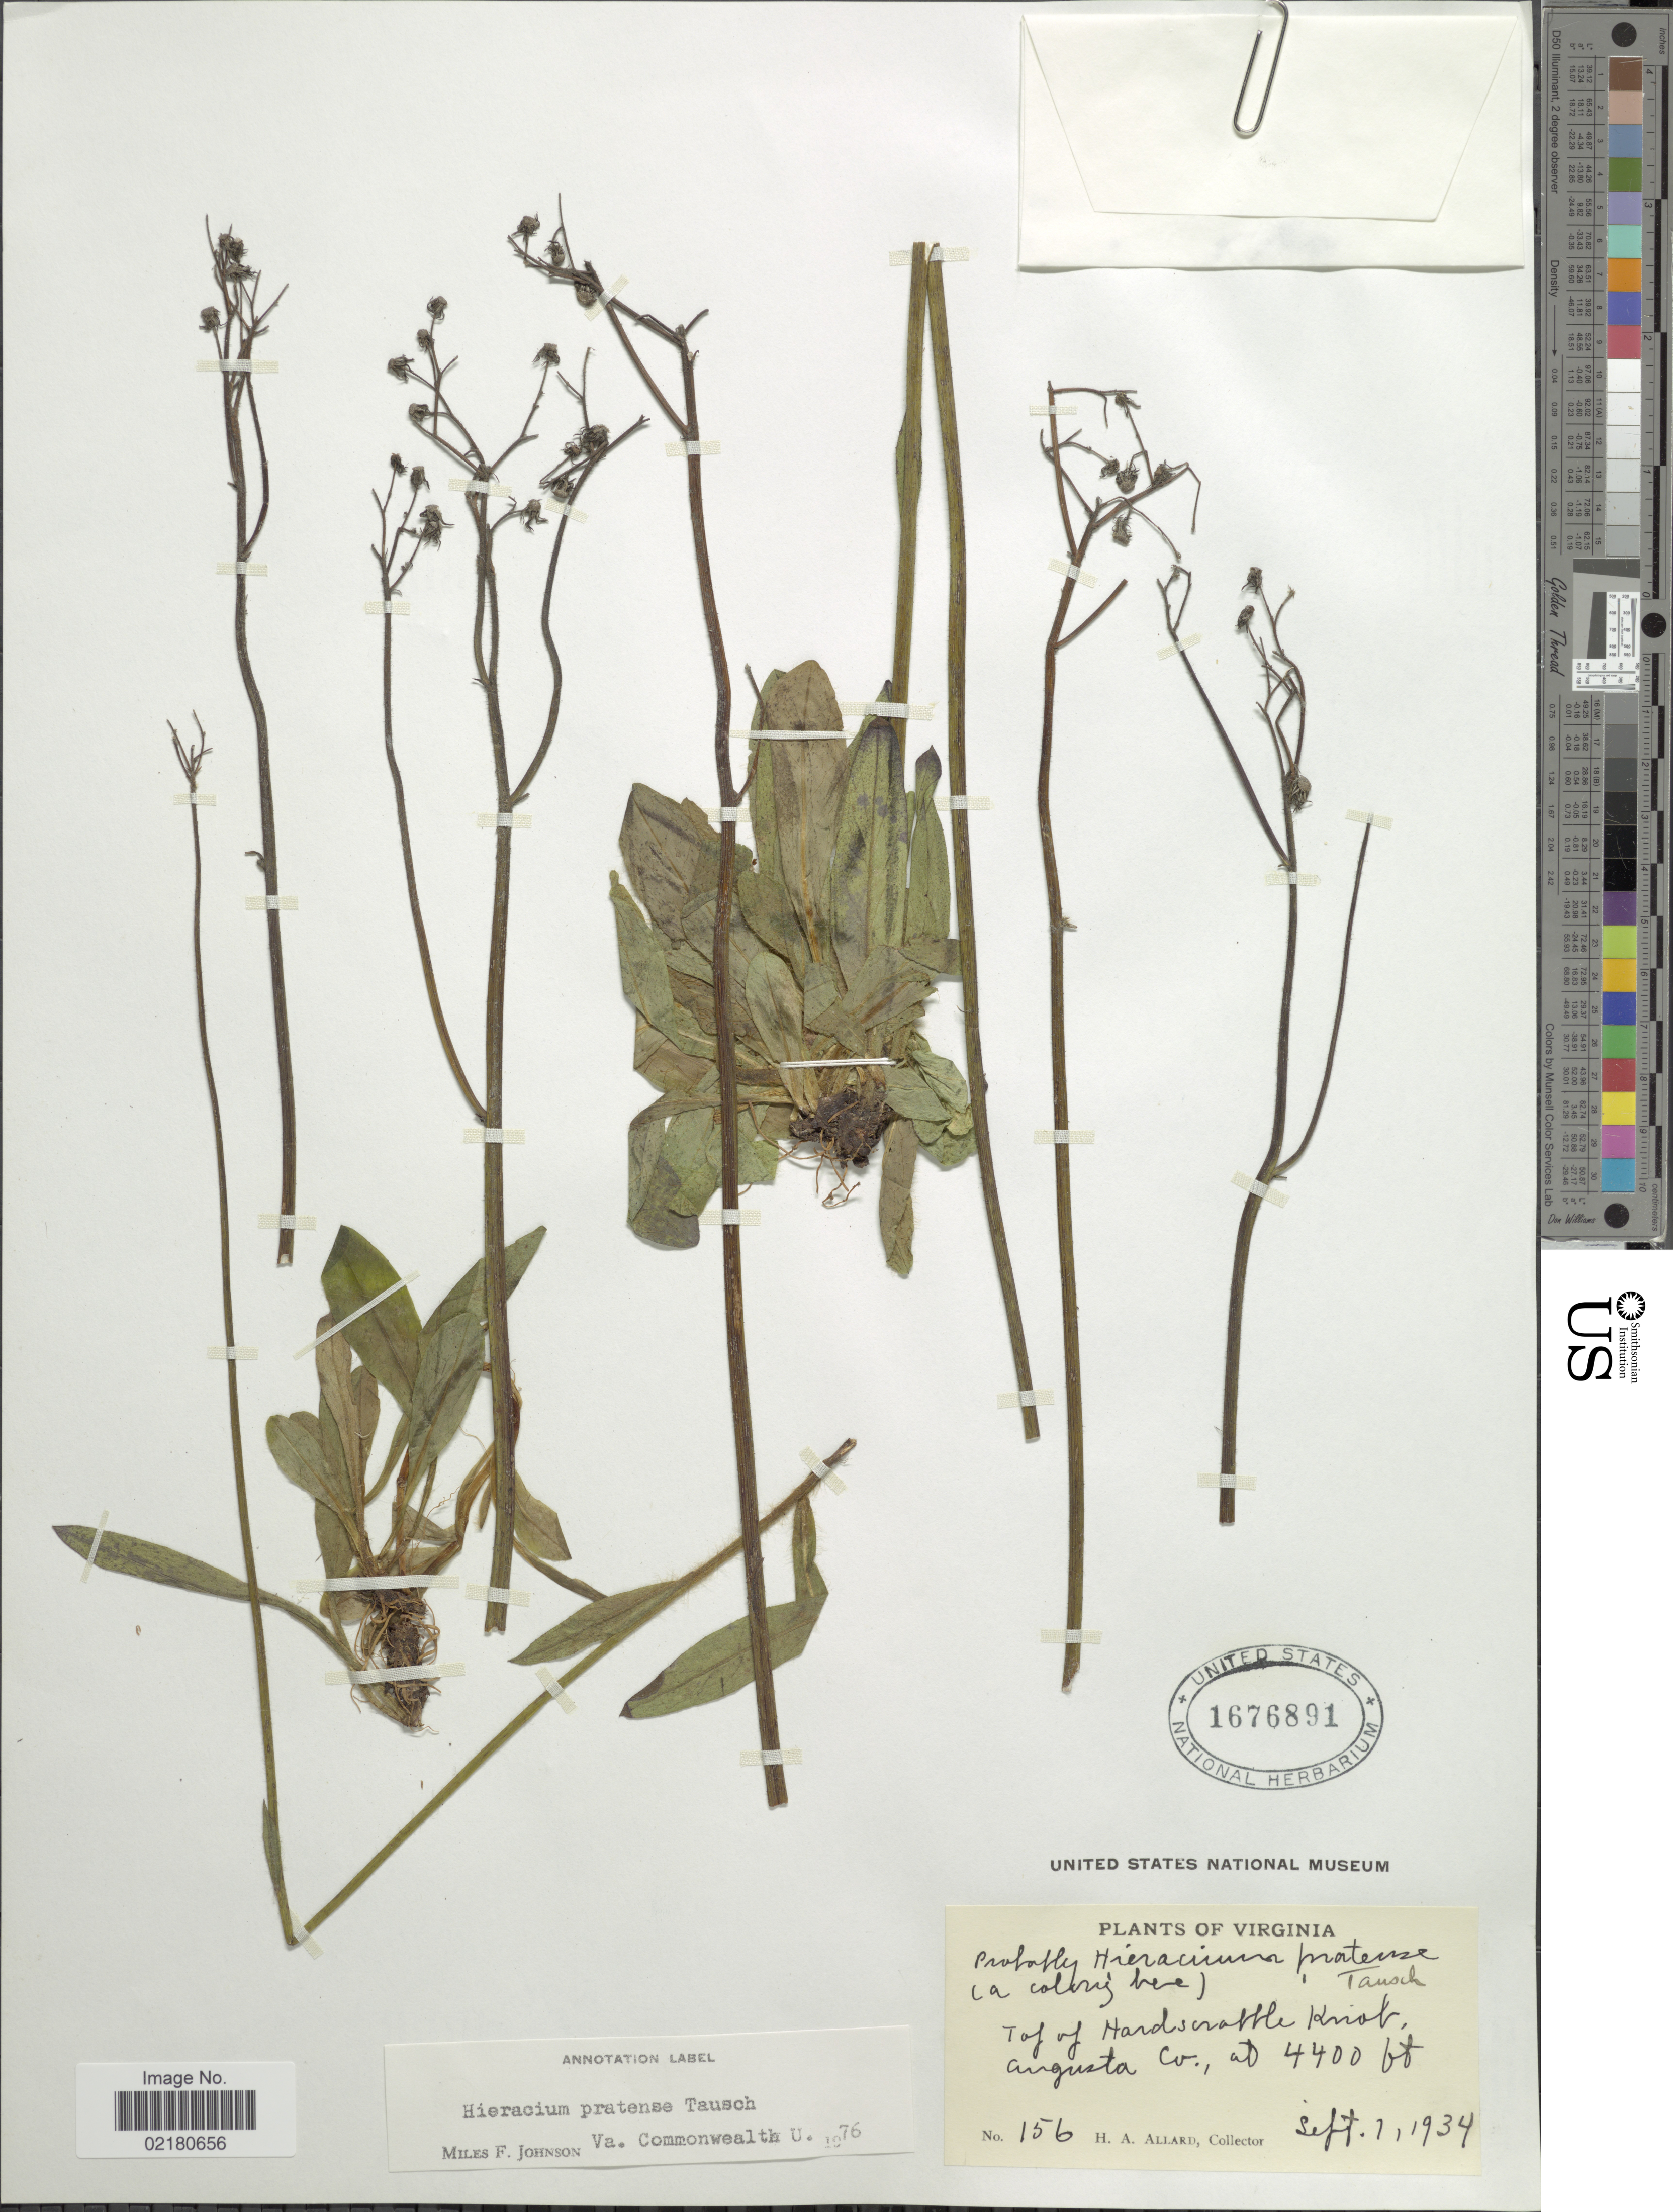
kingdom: Plantae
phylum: Tracheophyta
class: Magnoliopsida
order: Asterales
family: Asteraceae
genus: Pilosella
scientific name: Pilosella caespitosa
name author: (Dumort.) P. D. Sell & C. West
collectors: H. A. Allard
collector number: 156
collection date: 1934-09-01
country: United States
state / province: Virginia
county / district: Augusta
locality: Virginia, Top of Hardscrabble Knob, Angusta Co.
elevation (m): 1341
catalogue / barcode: US 1676891